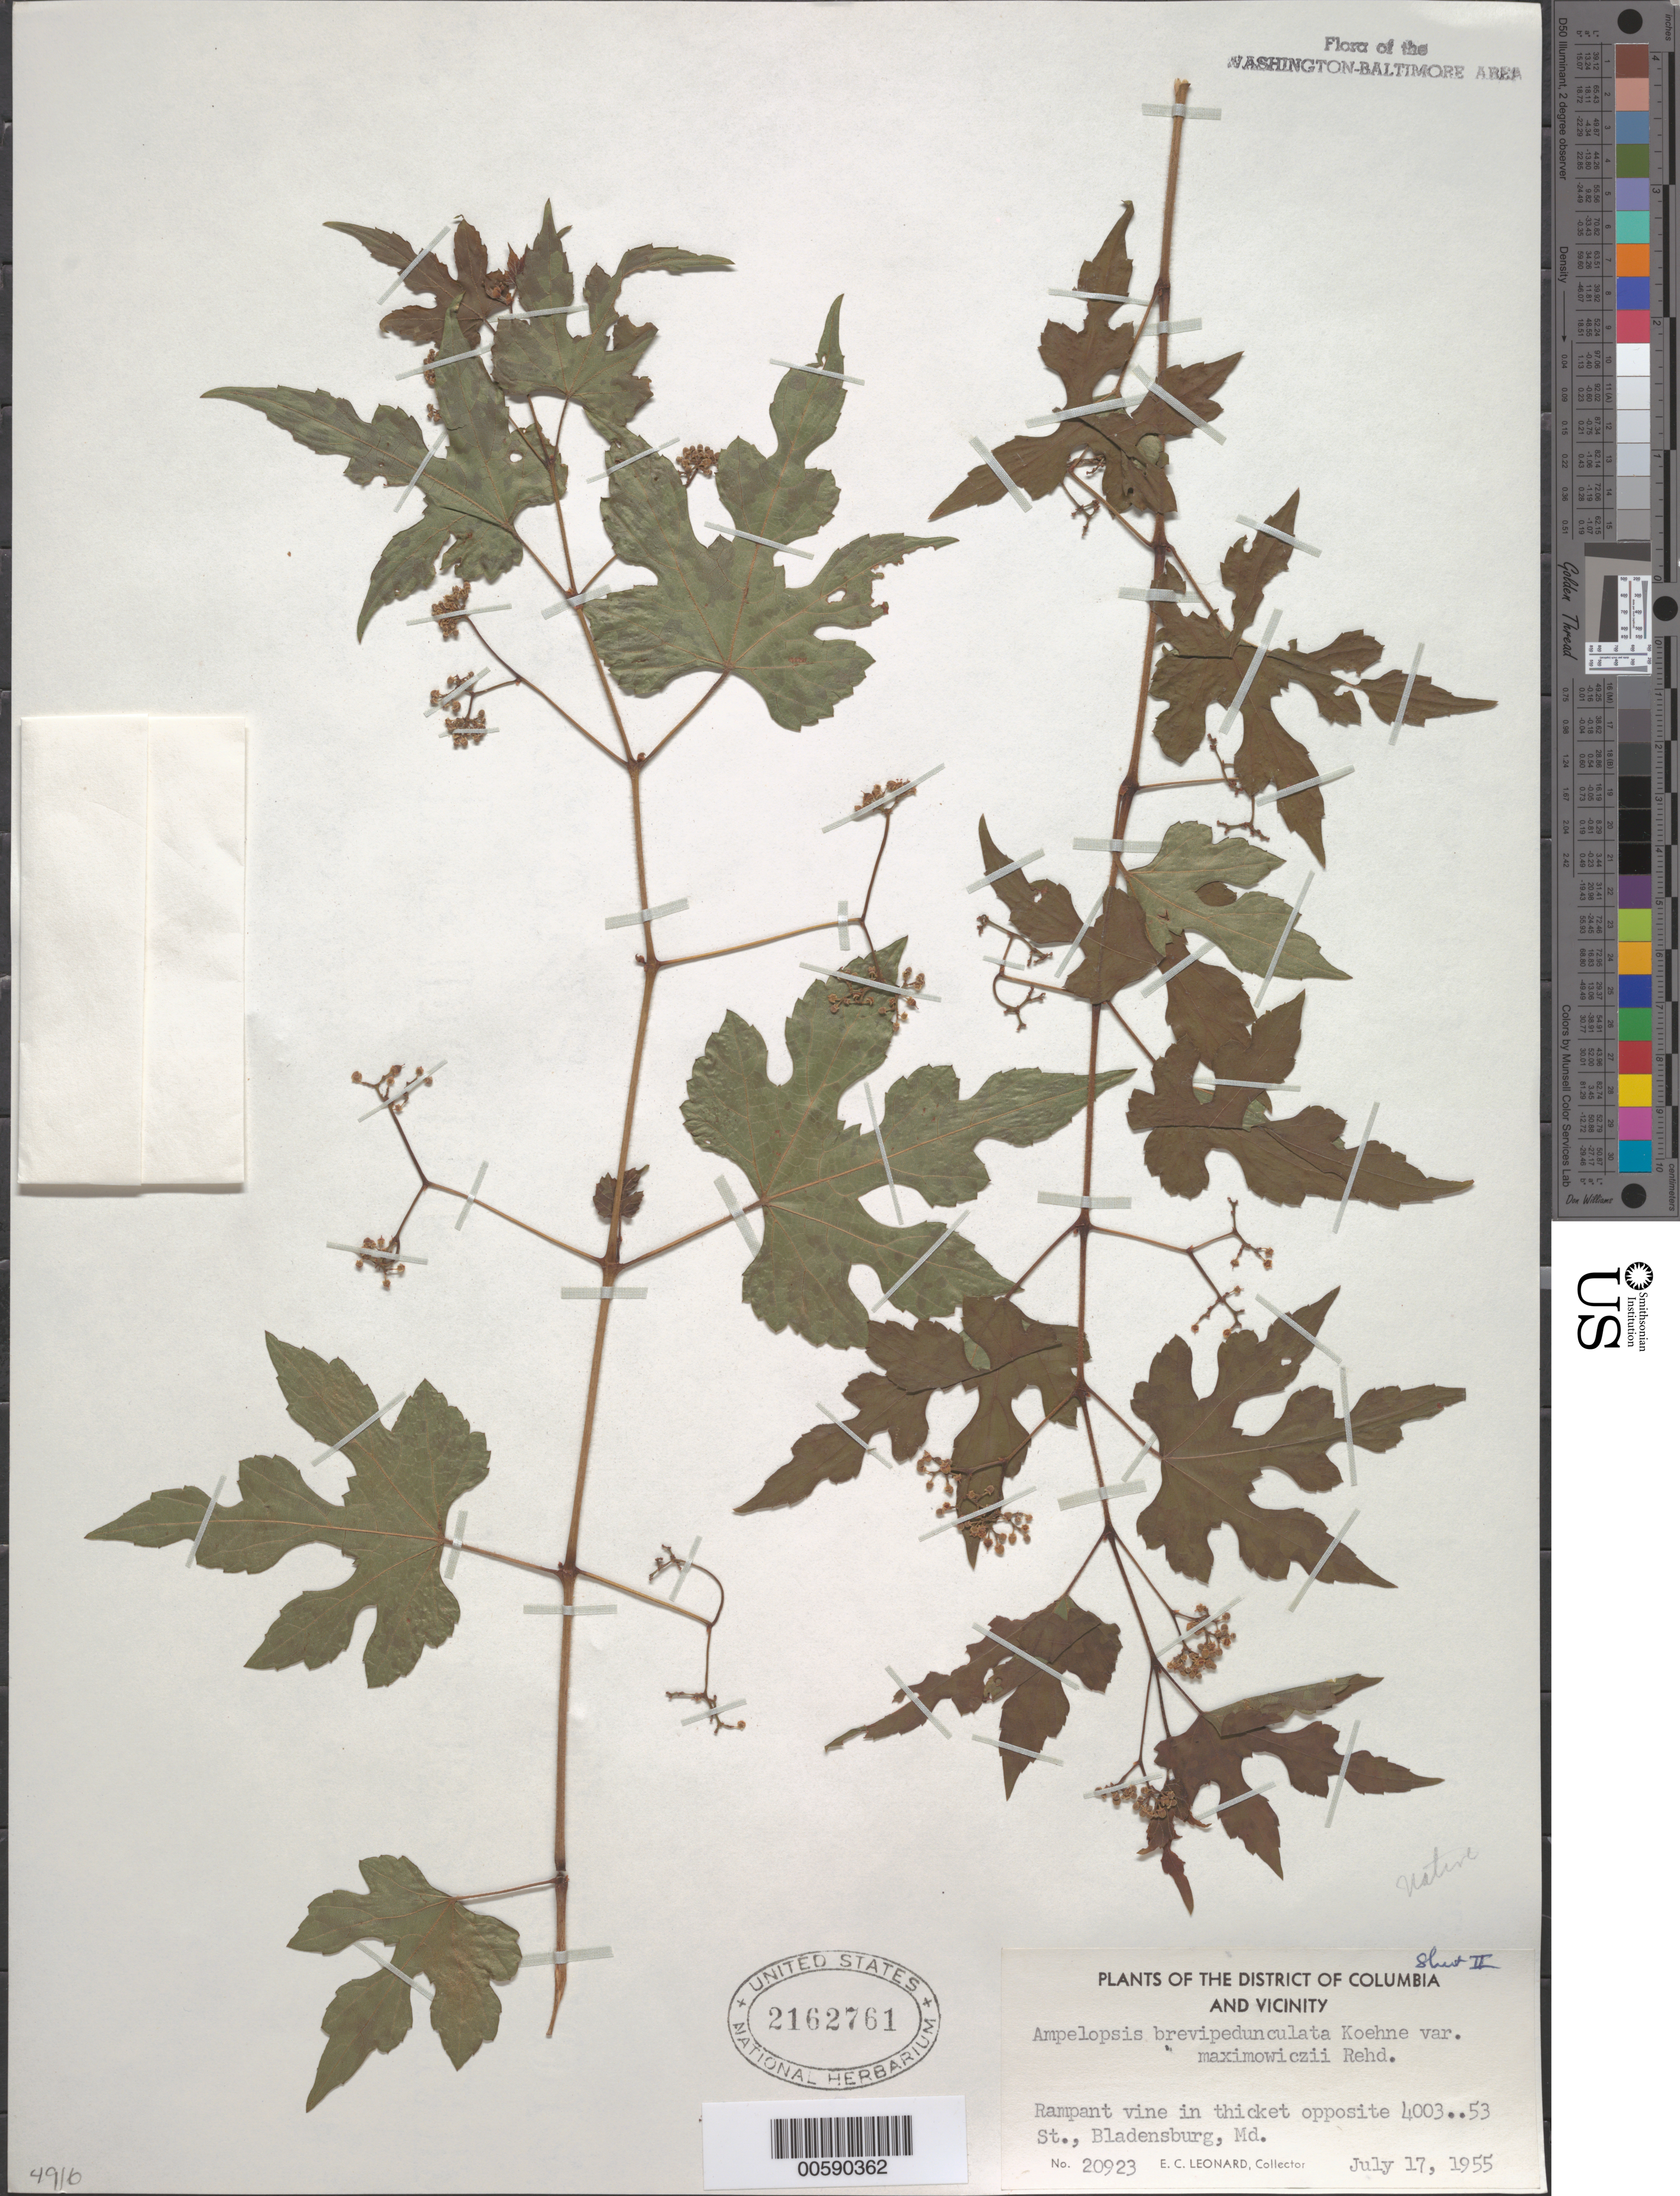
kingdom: Plantae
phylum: Tracheophyta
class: Magnoliopsida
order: Vitales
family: Vitaceae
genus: Ampelopsis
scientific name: Ampelopsis brevipedunculata var. maximowiczii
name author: (Regel) Rehder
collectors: E. C. Leonard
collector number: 20923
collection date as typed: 17 Jul 1955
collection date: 1955-07-17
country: United States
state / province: Maryland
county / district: Prince George's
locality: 4003 53rd St. Bladensburg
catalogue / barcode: US 2162761